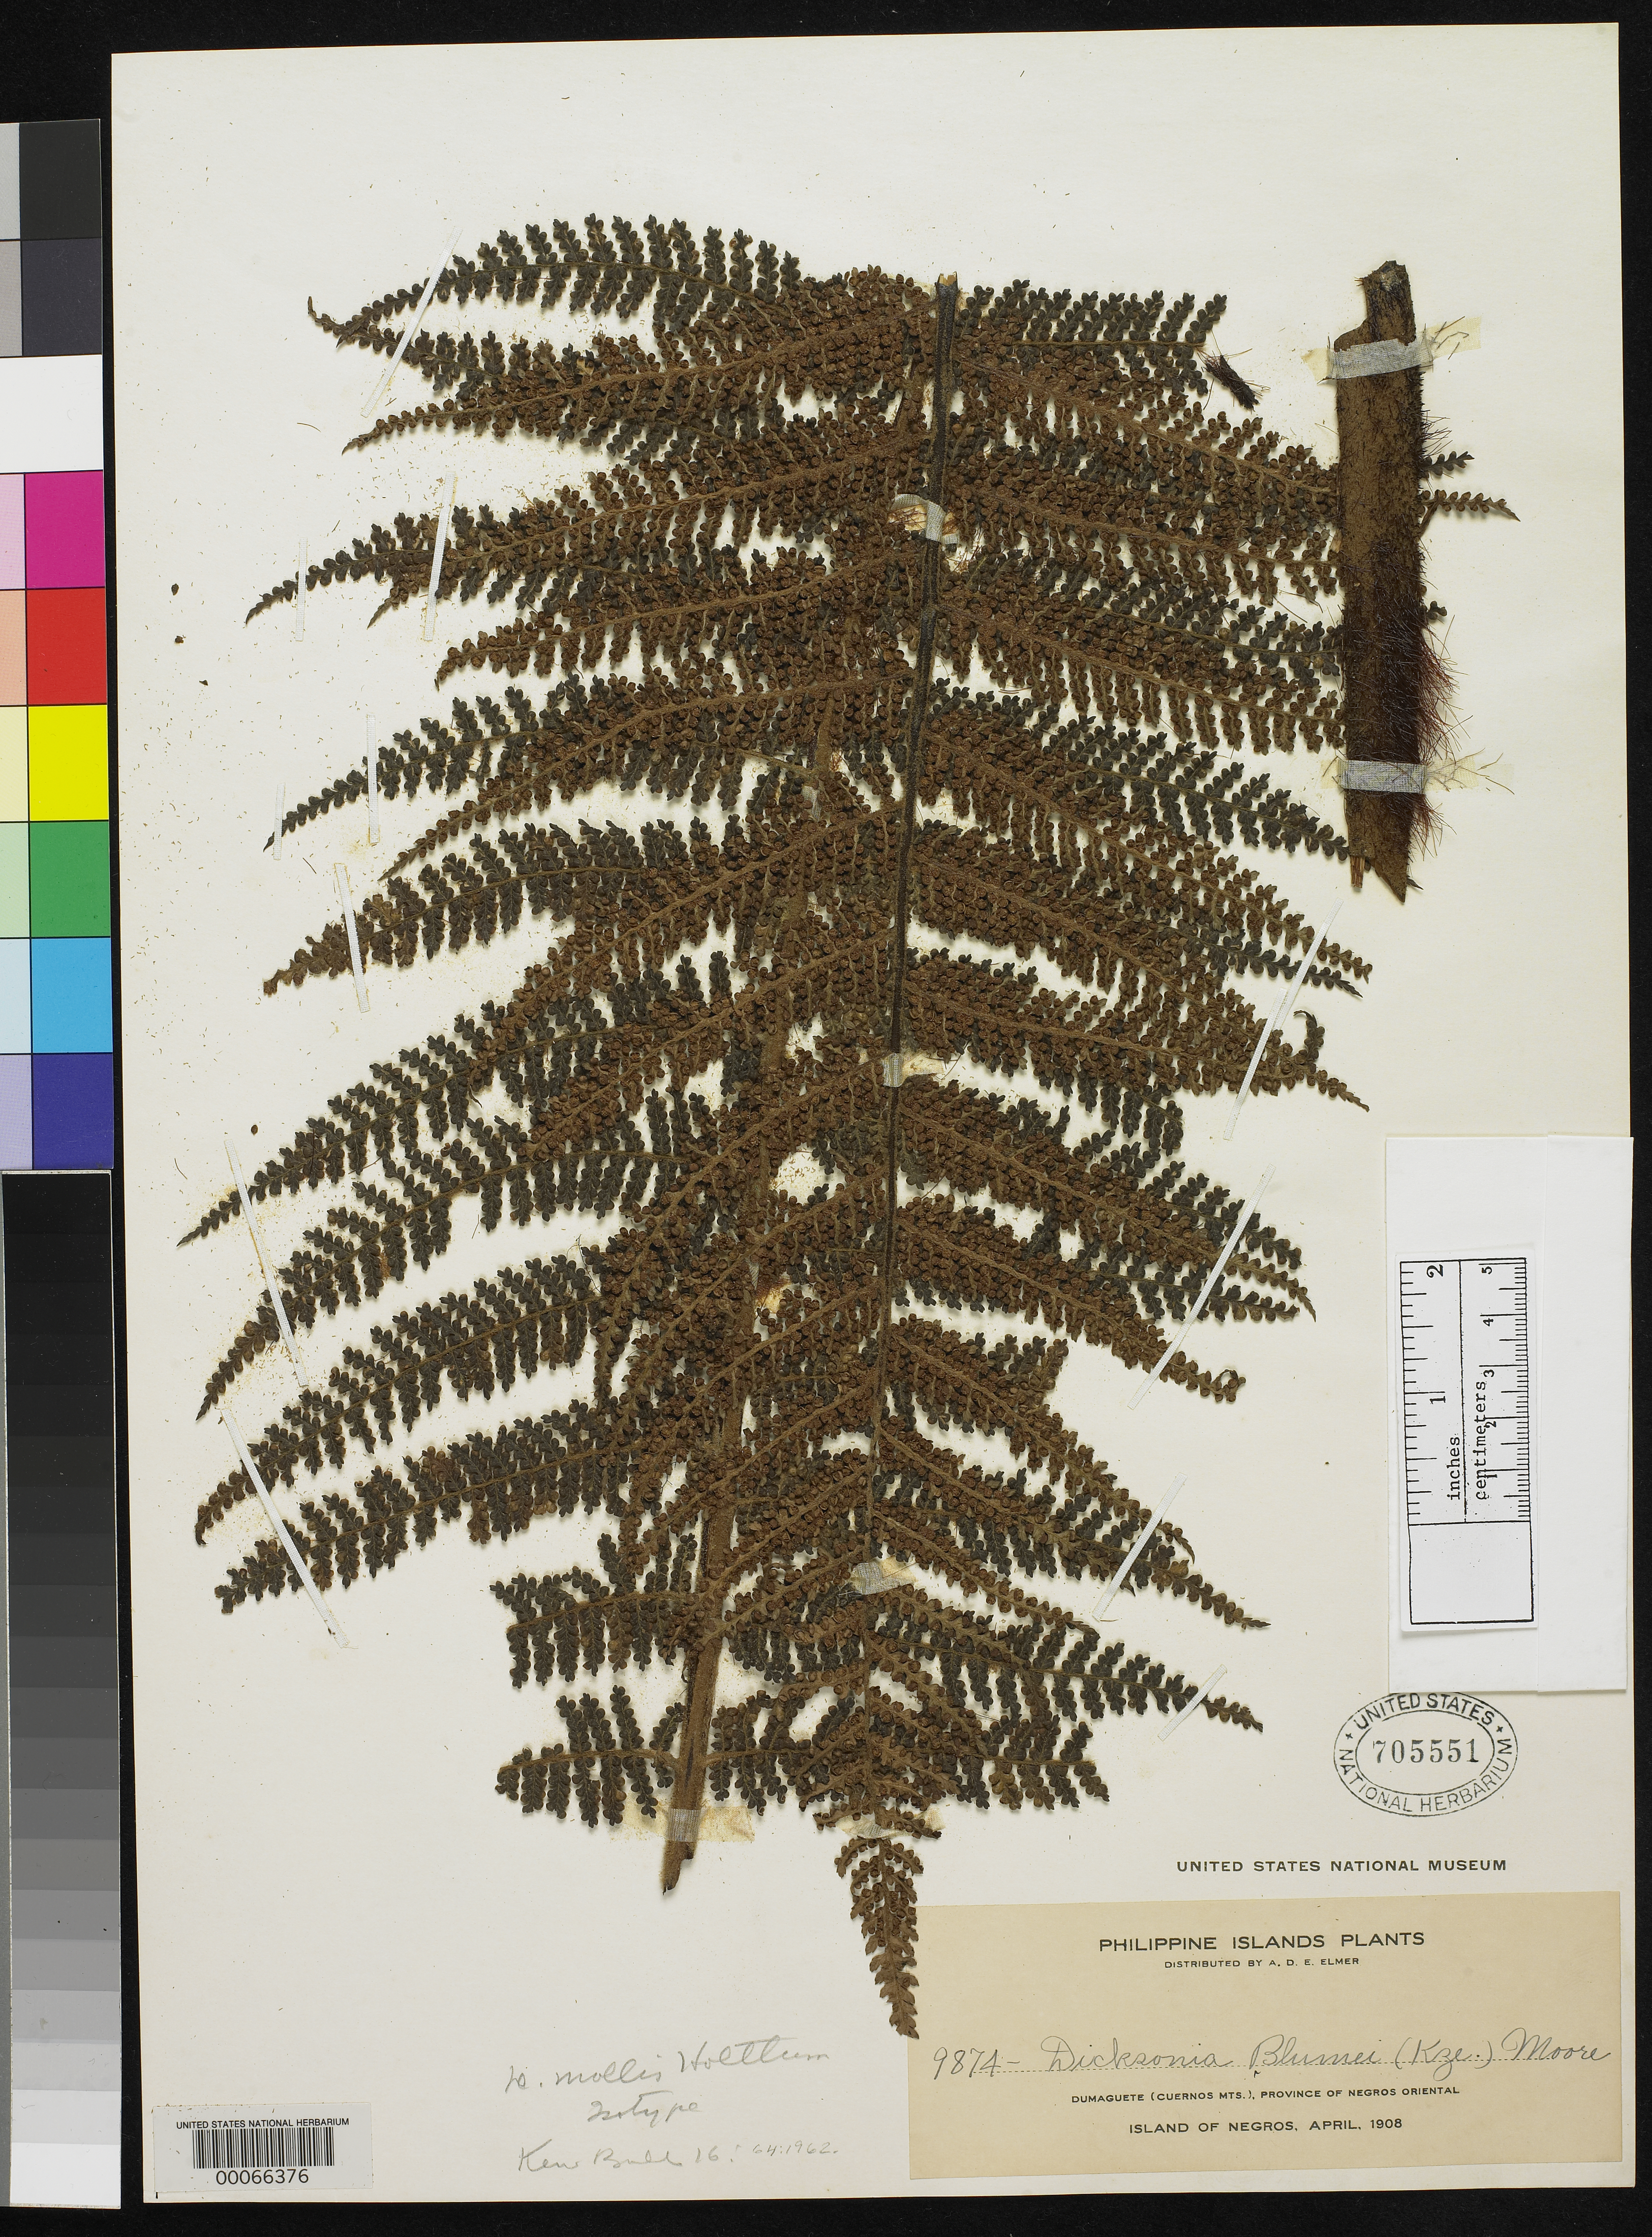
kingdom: Plantae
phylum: Tracheophyta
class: Polypodiopsida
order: Cyatheales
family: Dicksoniaceae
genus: Dicksonia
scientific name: Dicksonia mollis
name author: Holttum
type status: Isotype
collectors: A. D. E. Elmer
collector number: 9874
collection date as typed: Apr 1908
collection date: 1908-04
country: Philippines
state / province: Central Visayas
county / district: Negros Oriental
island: Negros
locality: Cuernos Mts., Dumaguete.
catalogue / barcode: US 705551